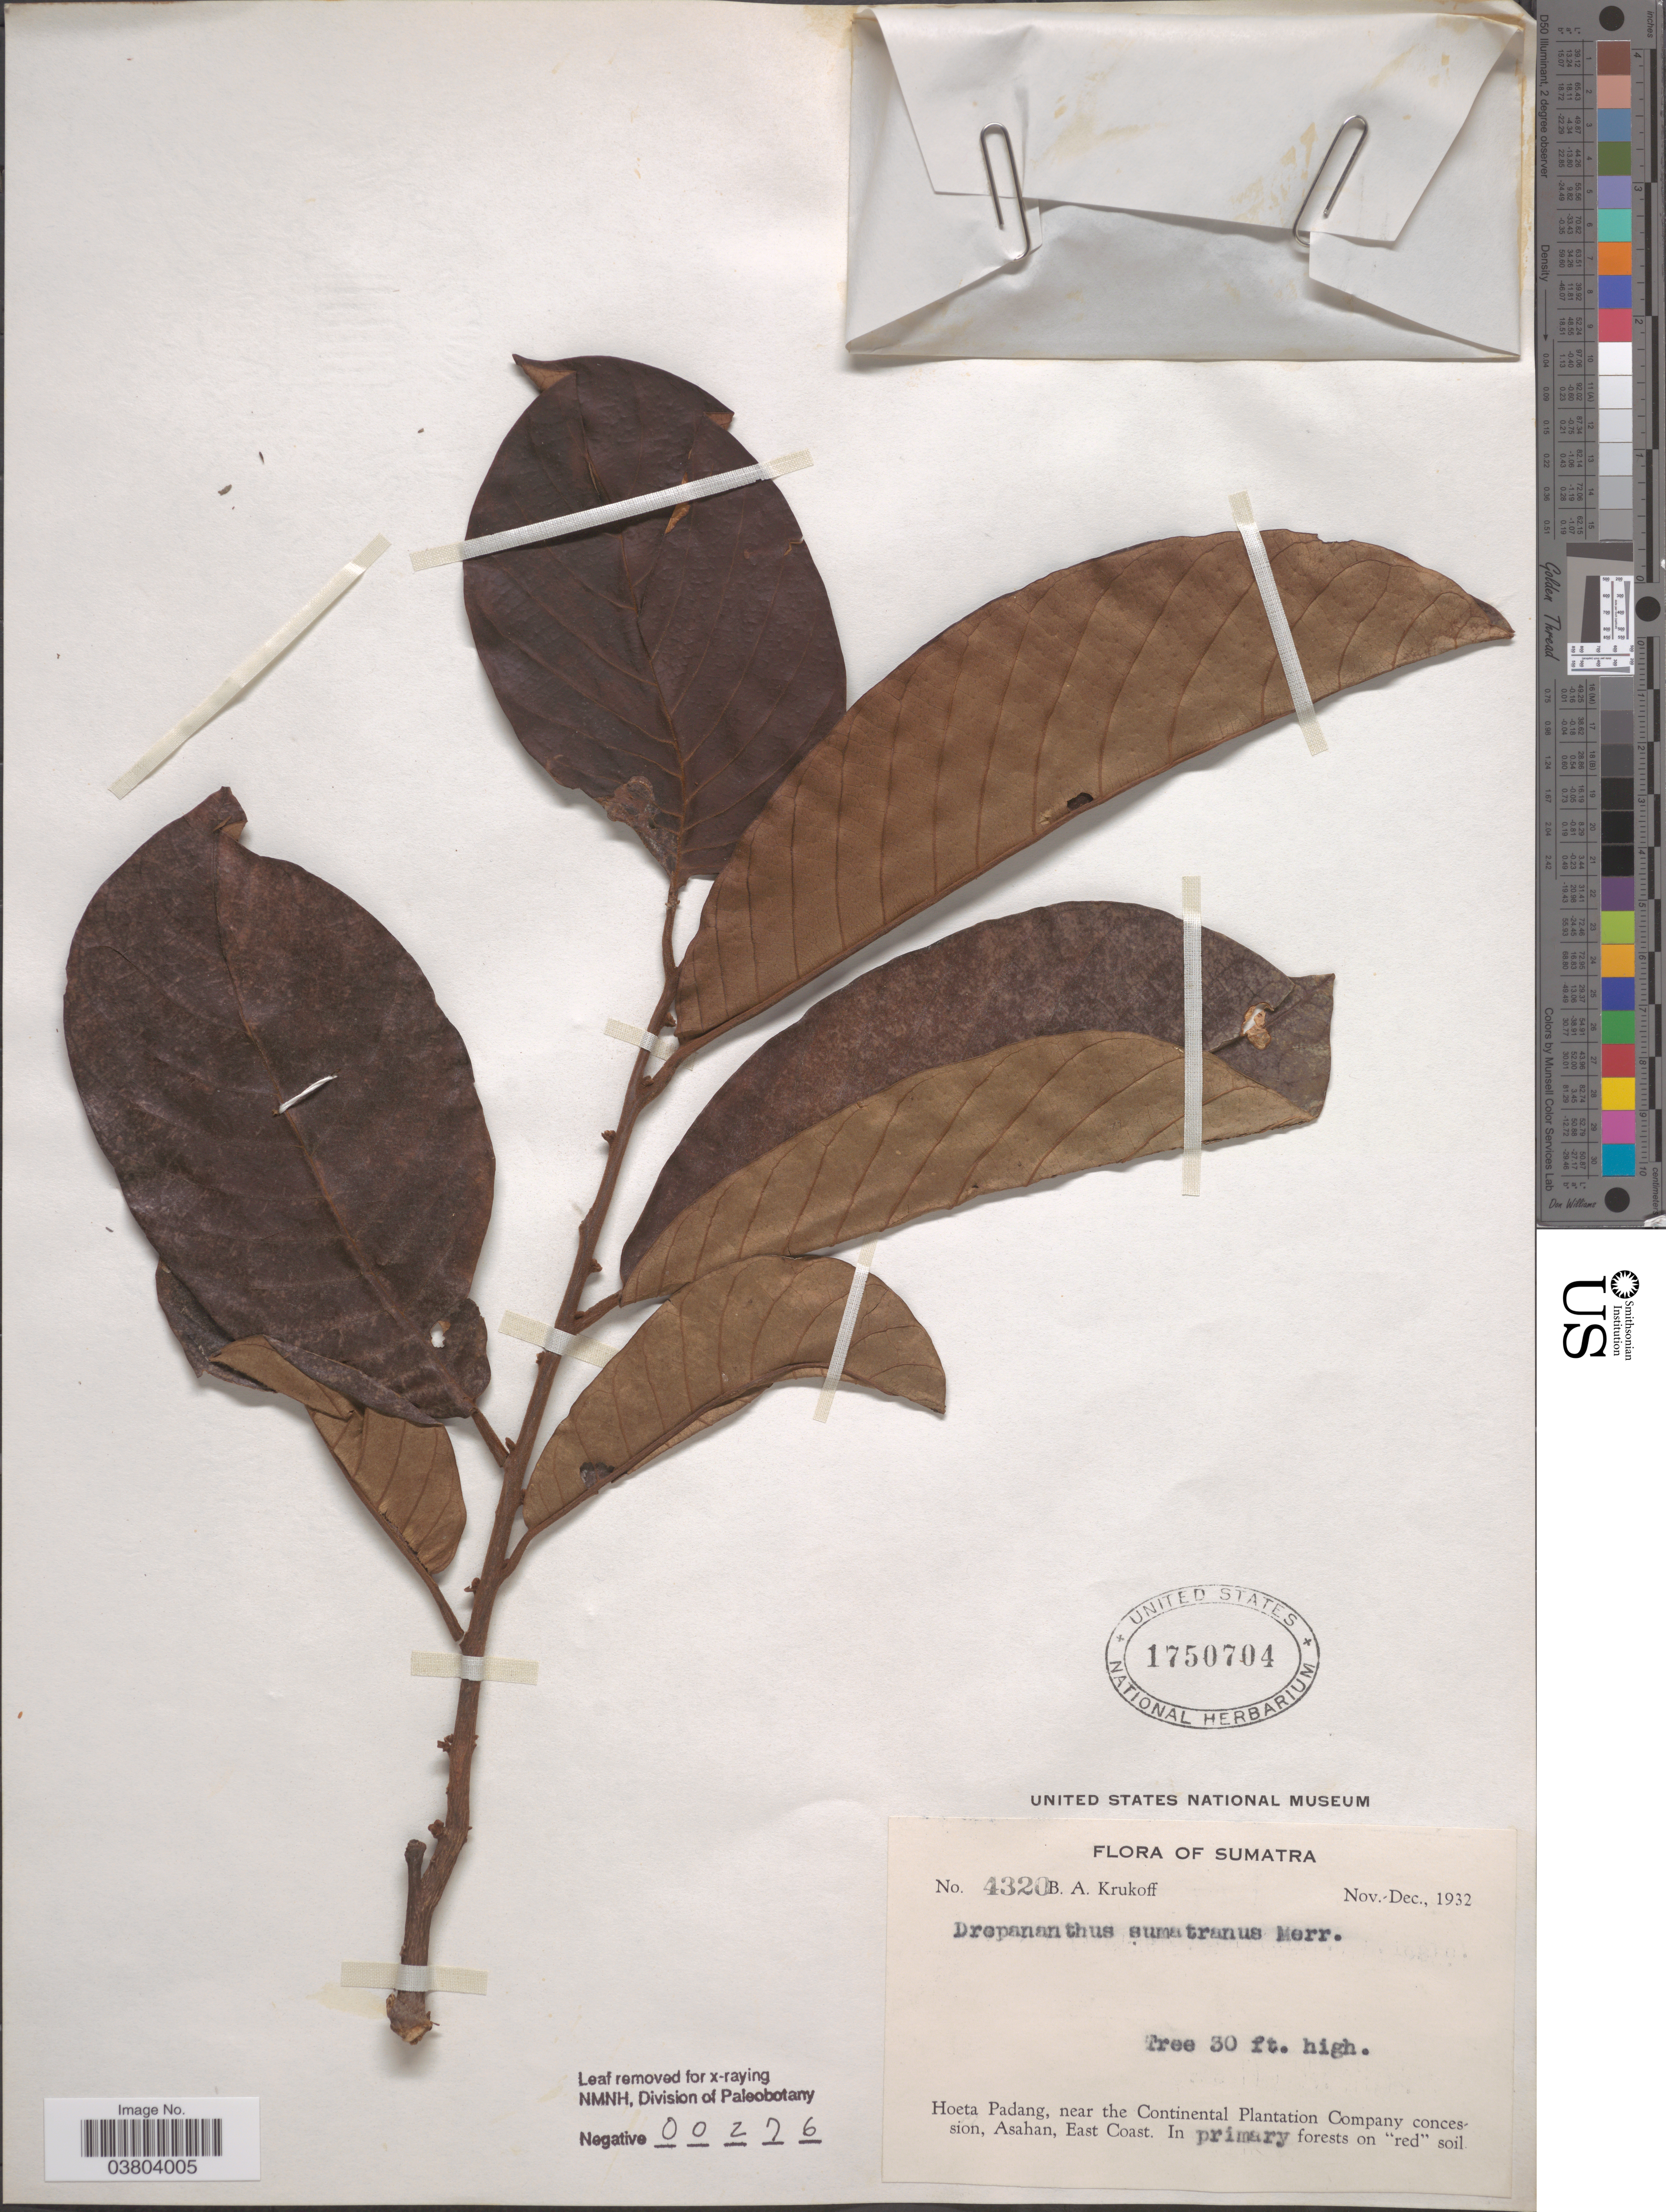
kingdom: Plantae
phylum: Tracheophyta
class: Magnoliopsida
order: Magnoliales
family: Annonaceae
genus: Cyathocalyx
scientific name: Cyathocalyx sumatranus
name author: Scheff.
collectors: B. A. Krukoff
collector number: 4320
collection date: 1932-11/1932-12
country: Indonesia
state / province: Sumatra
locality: Hoeta Padang, near the Continental Plantation Company concession, Asahan, East Coast.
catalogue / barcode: US 1750704